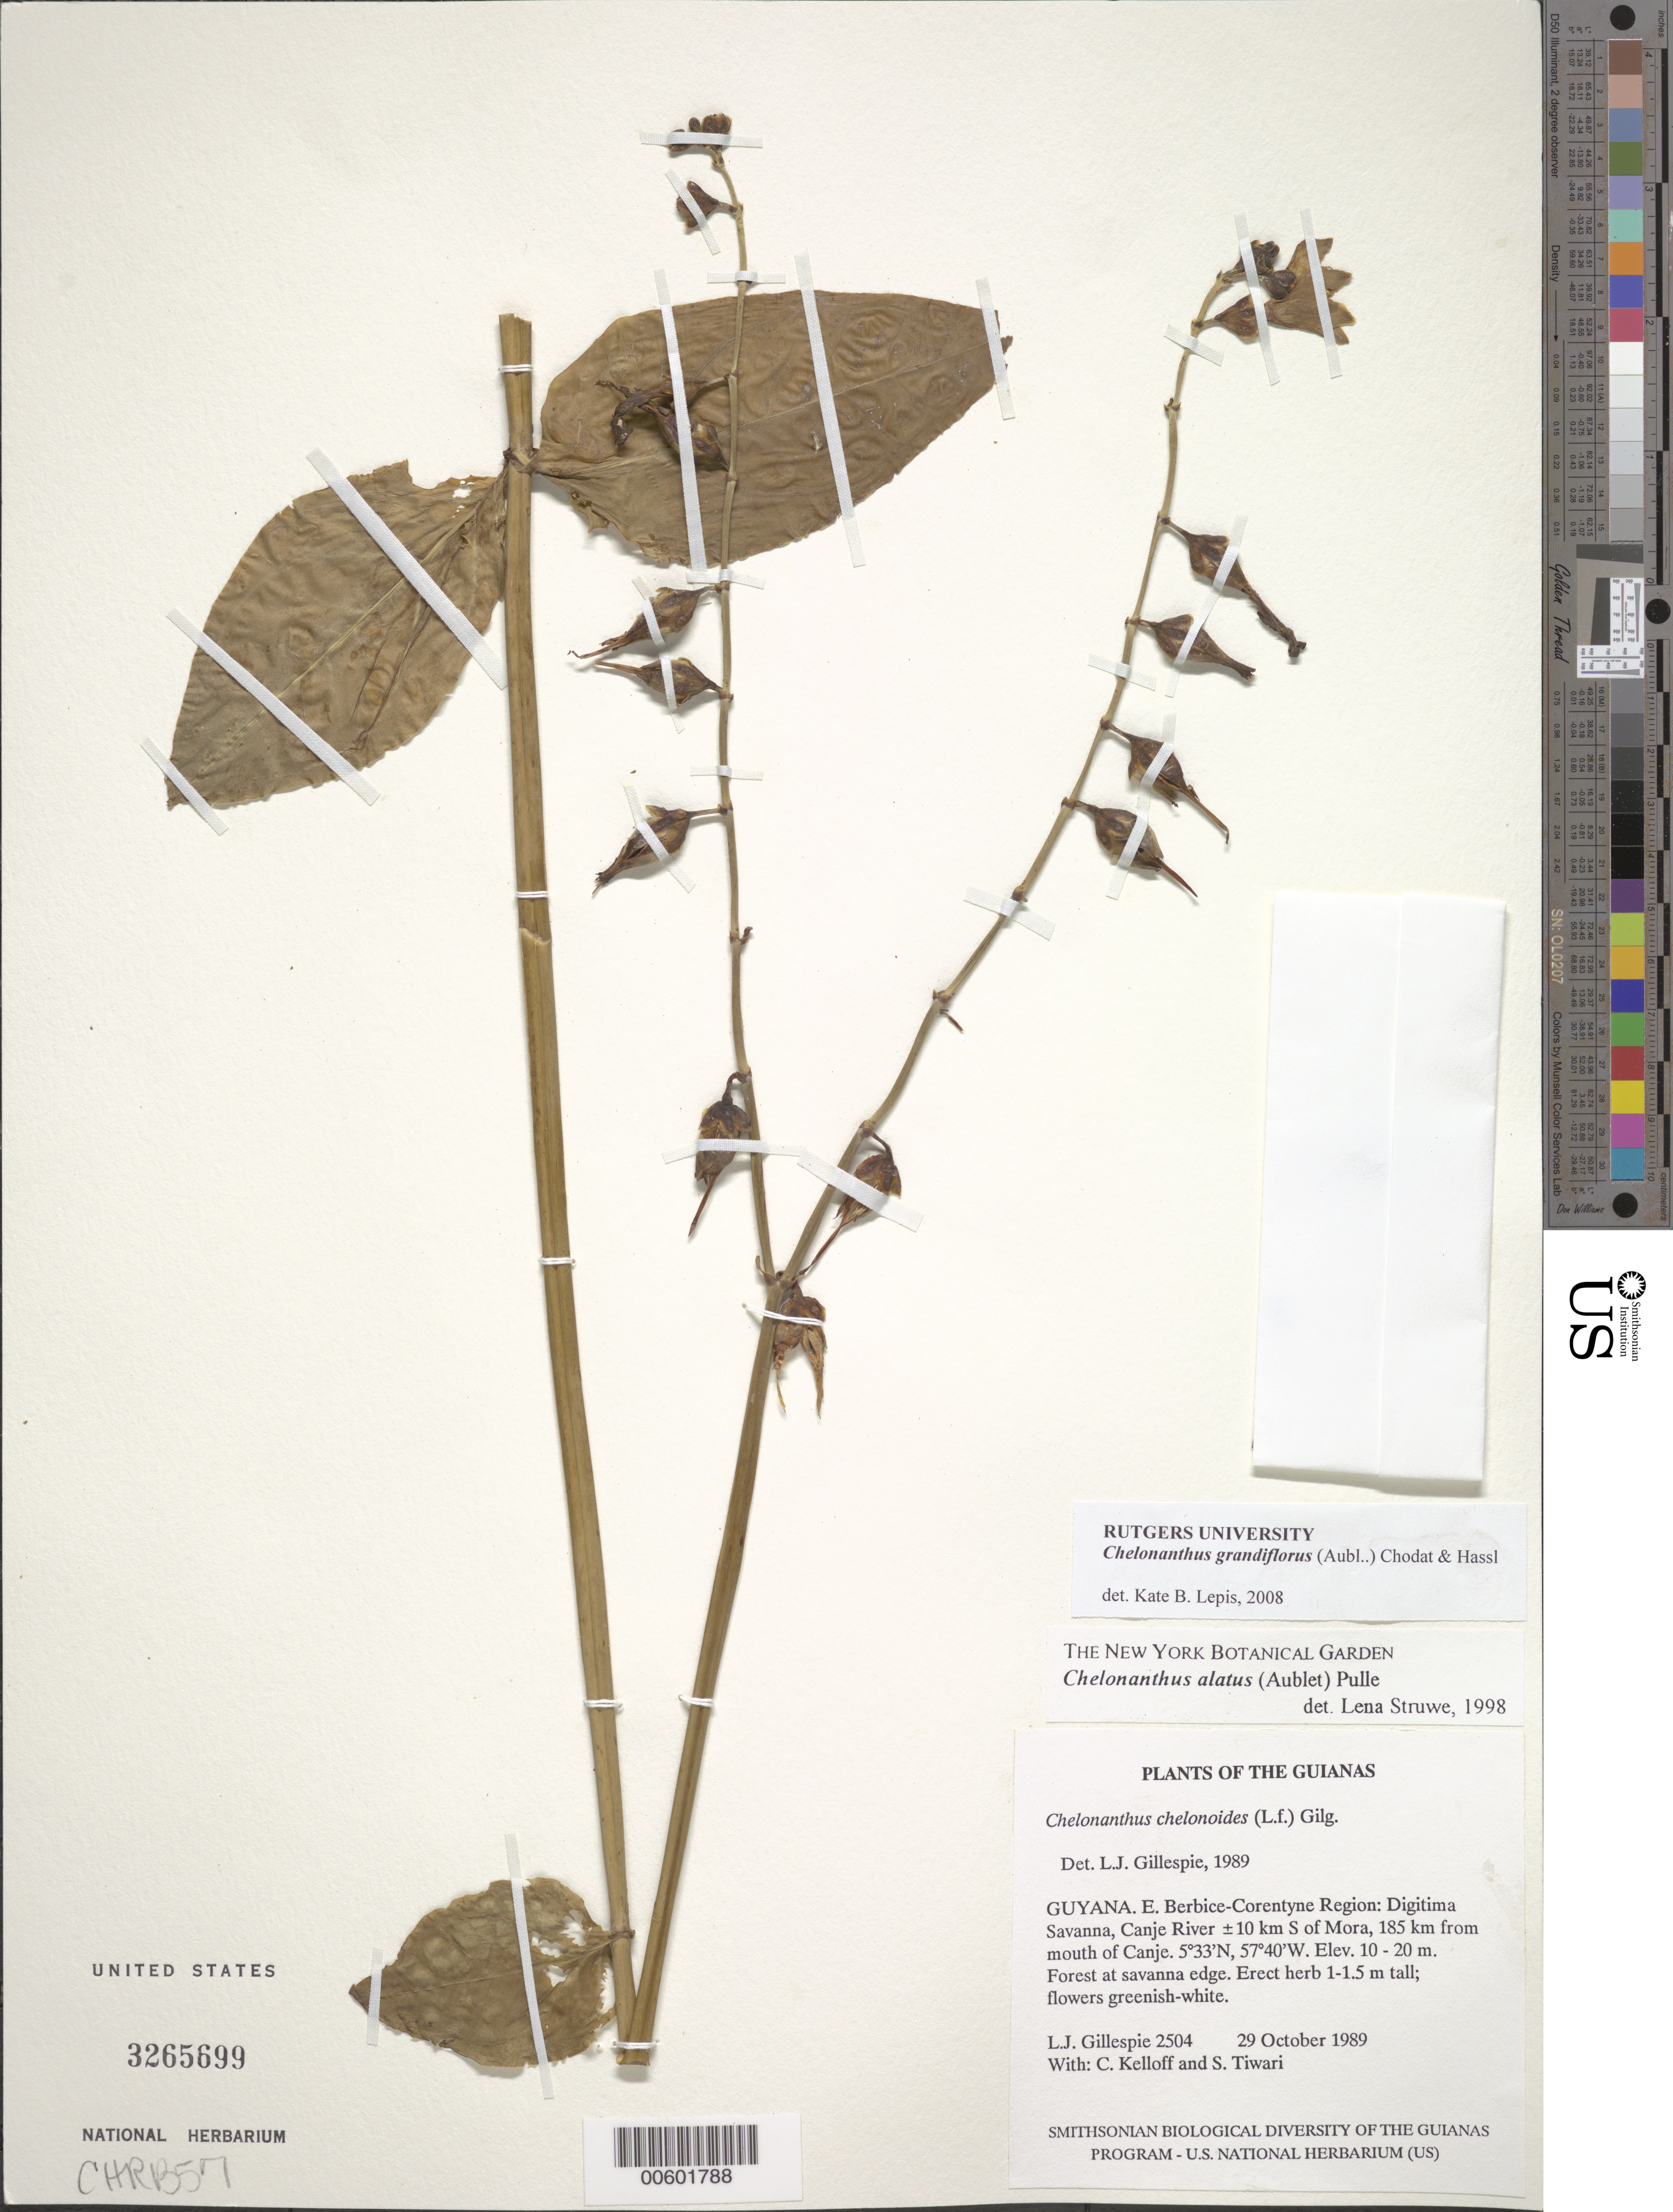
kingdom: Plantae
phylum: Tracheophyta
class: Magnoliopsida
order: Gentianales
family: Gentianaceae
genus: Chelonanthus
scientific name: Chelonanthus grandiflorus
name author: (Aubl.) Chodat & Hassl.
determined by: Lepis, Kate B.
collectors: L. J. Gillespie, C. L. Kelloff & S. Tiwari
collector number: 2504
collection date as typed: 29 October 1989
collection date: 1989-10-29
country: Guyana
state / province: E. Berbice-Corentyne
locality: Digitima Savanna, Canje River ±20 km S of Mora, 185 km from mouth of Canje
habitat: Forest at savanna edge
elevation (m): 10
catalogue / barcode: US 3265699